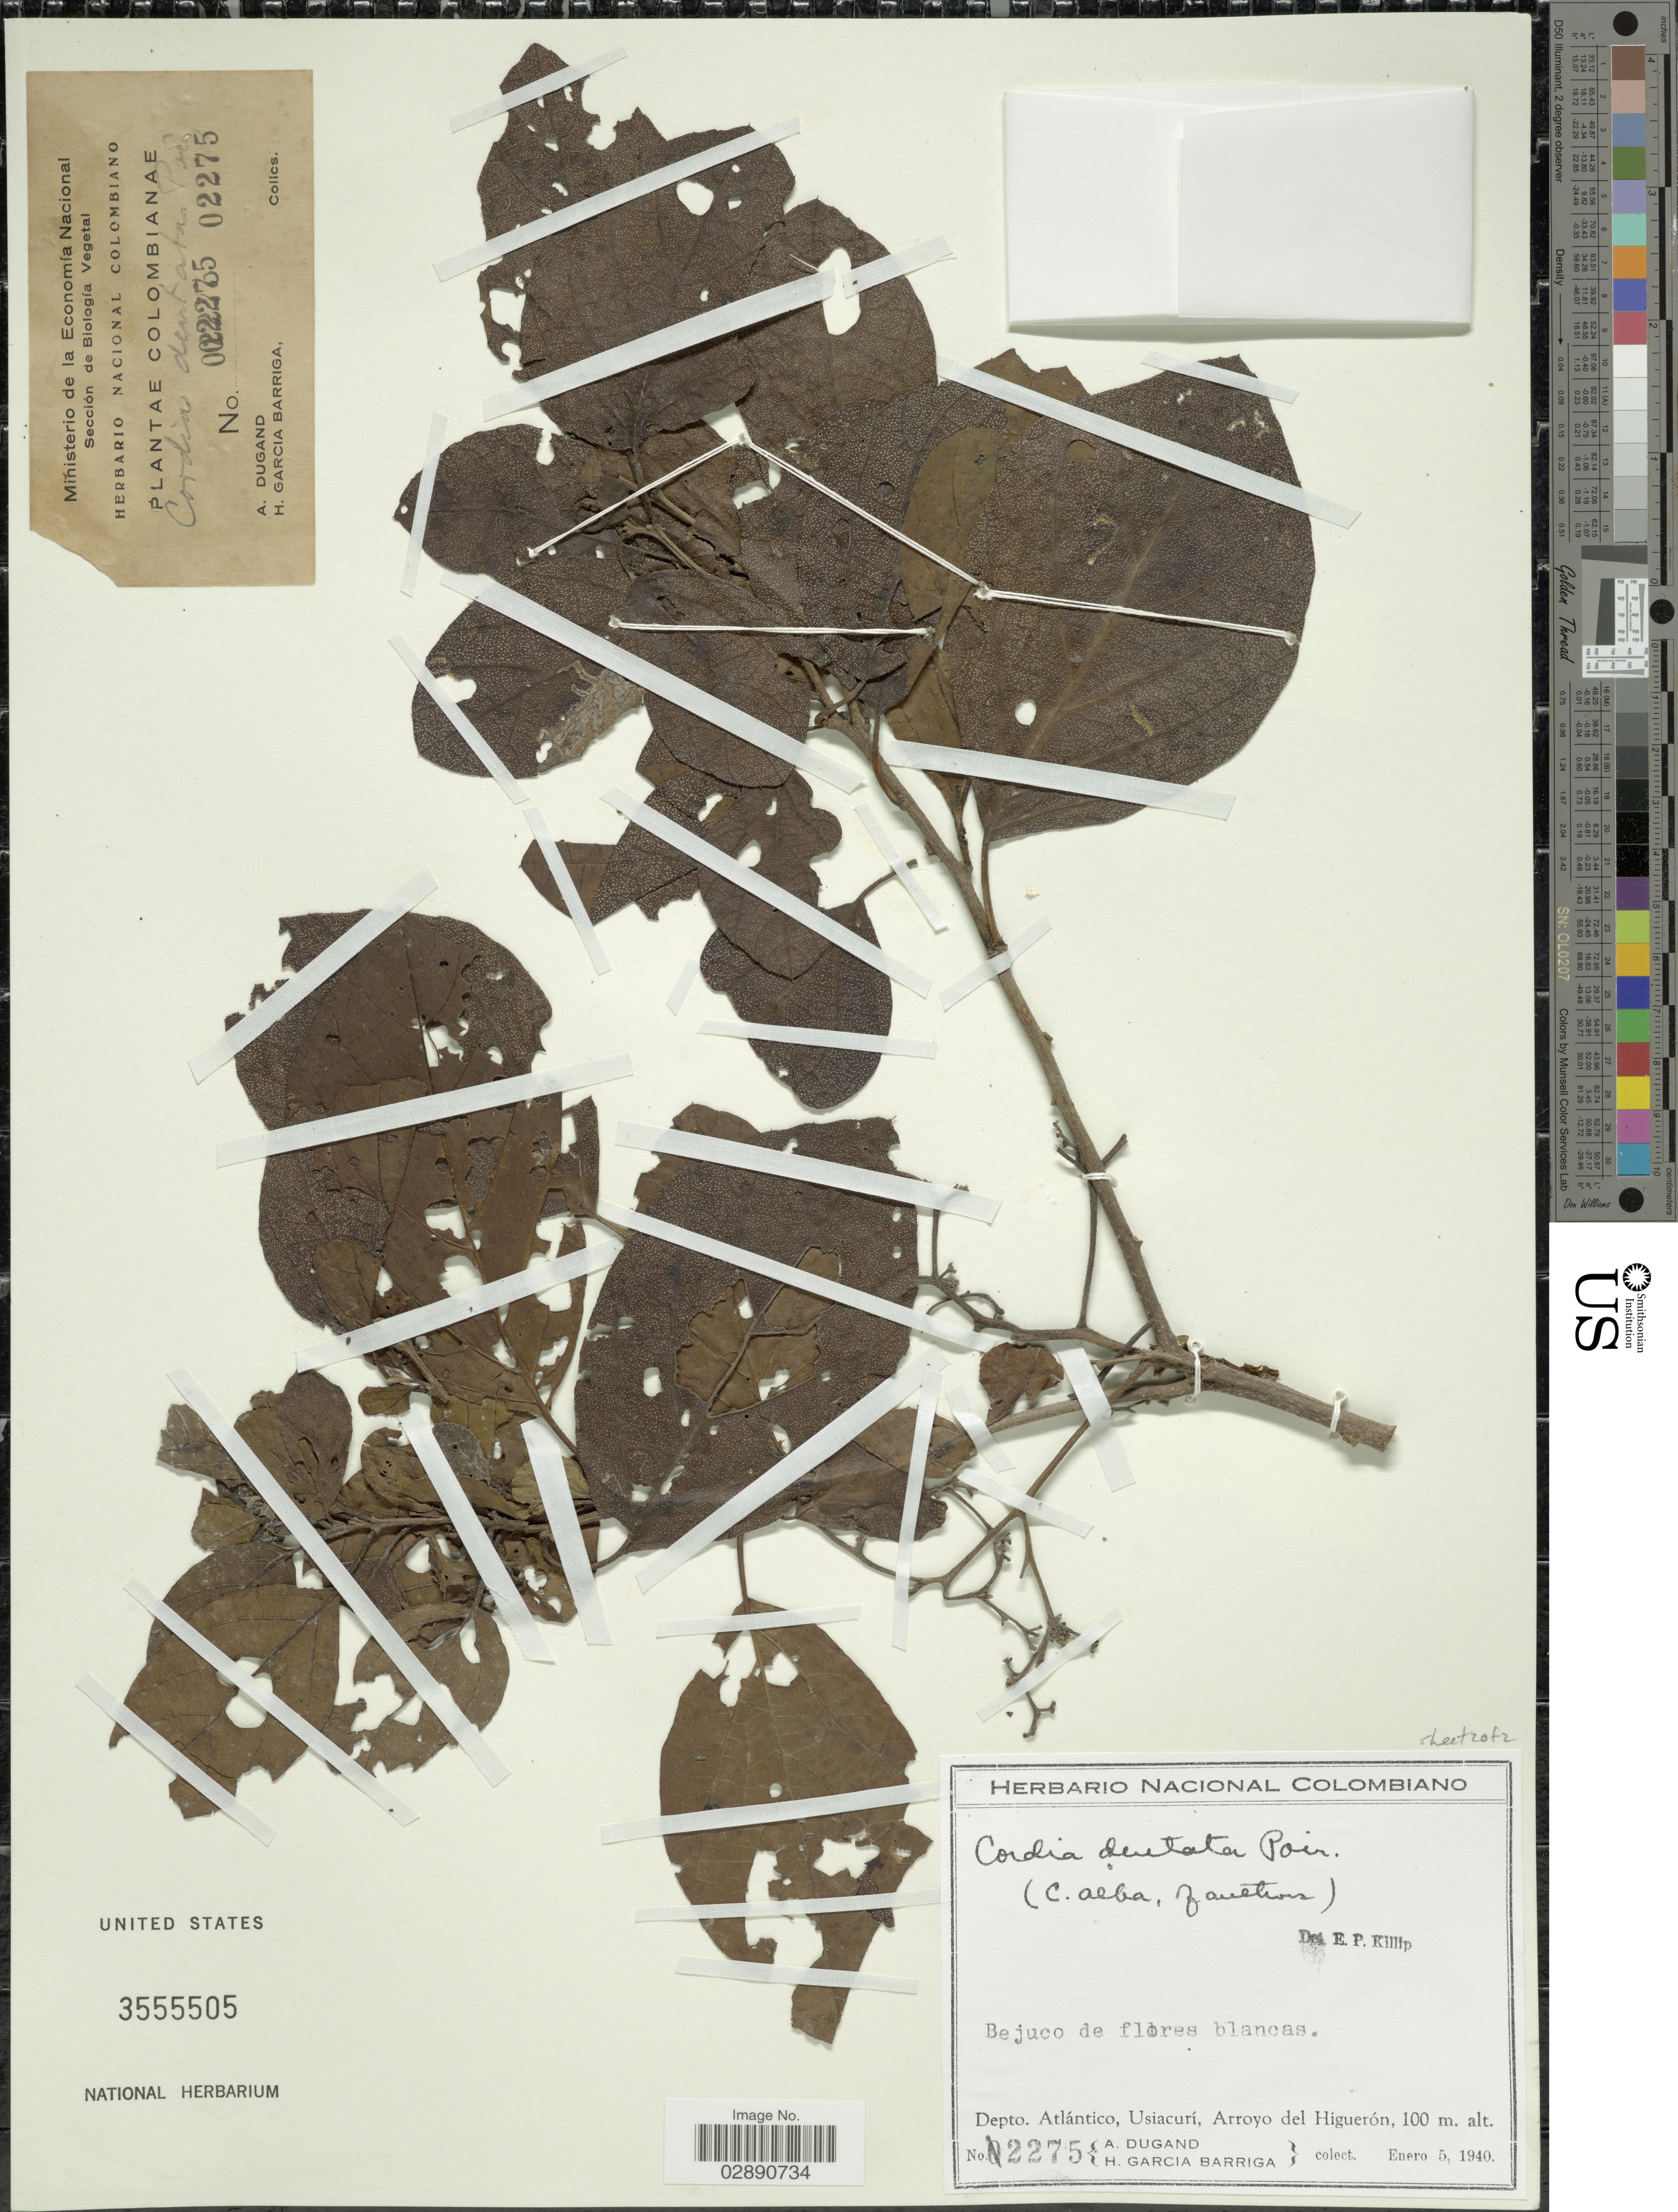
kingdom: Plantae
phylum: Tracheophyta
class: Magnoliopsida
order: Boraginales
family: Cordiaceae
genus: Cordia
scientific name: Cordia dentata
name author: Poir.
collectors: A. Dugand & H. García Barriga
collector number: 2275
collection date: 1940-01-05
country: Colombia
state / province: Atlántico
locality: Depto. Atlántico, Usiacurí, Arroyo del Higuerón.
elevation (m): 100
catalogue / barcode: US 3555505